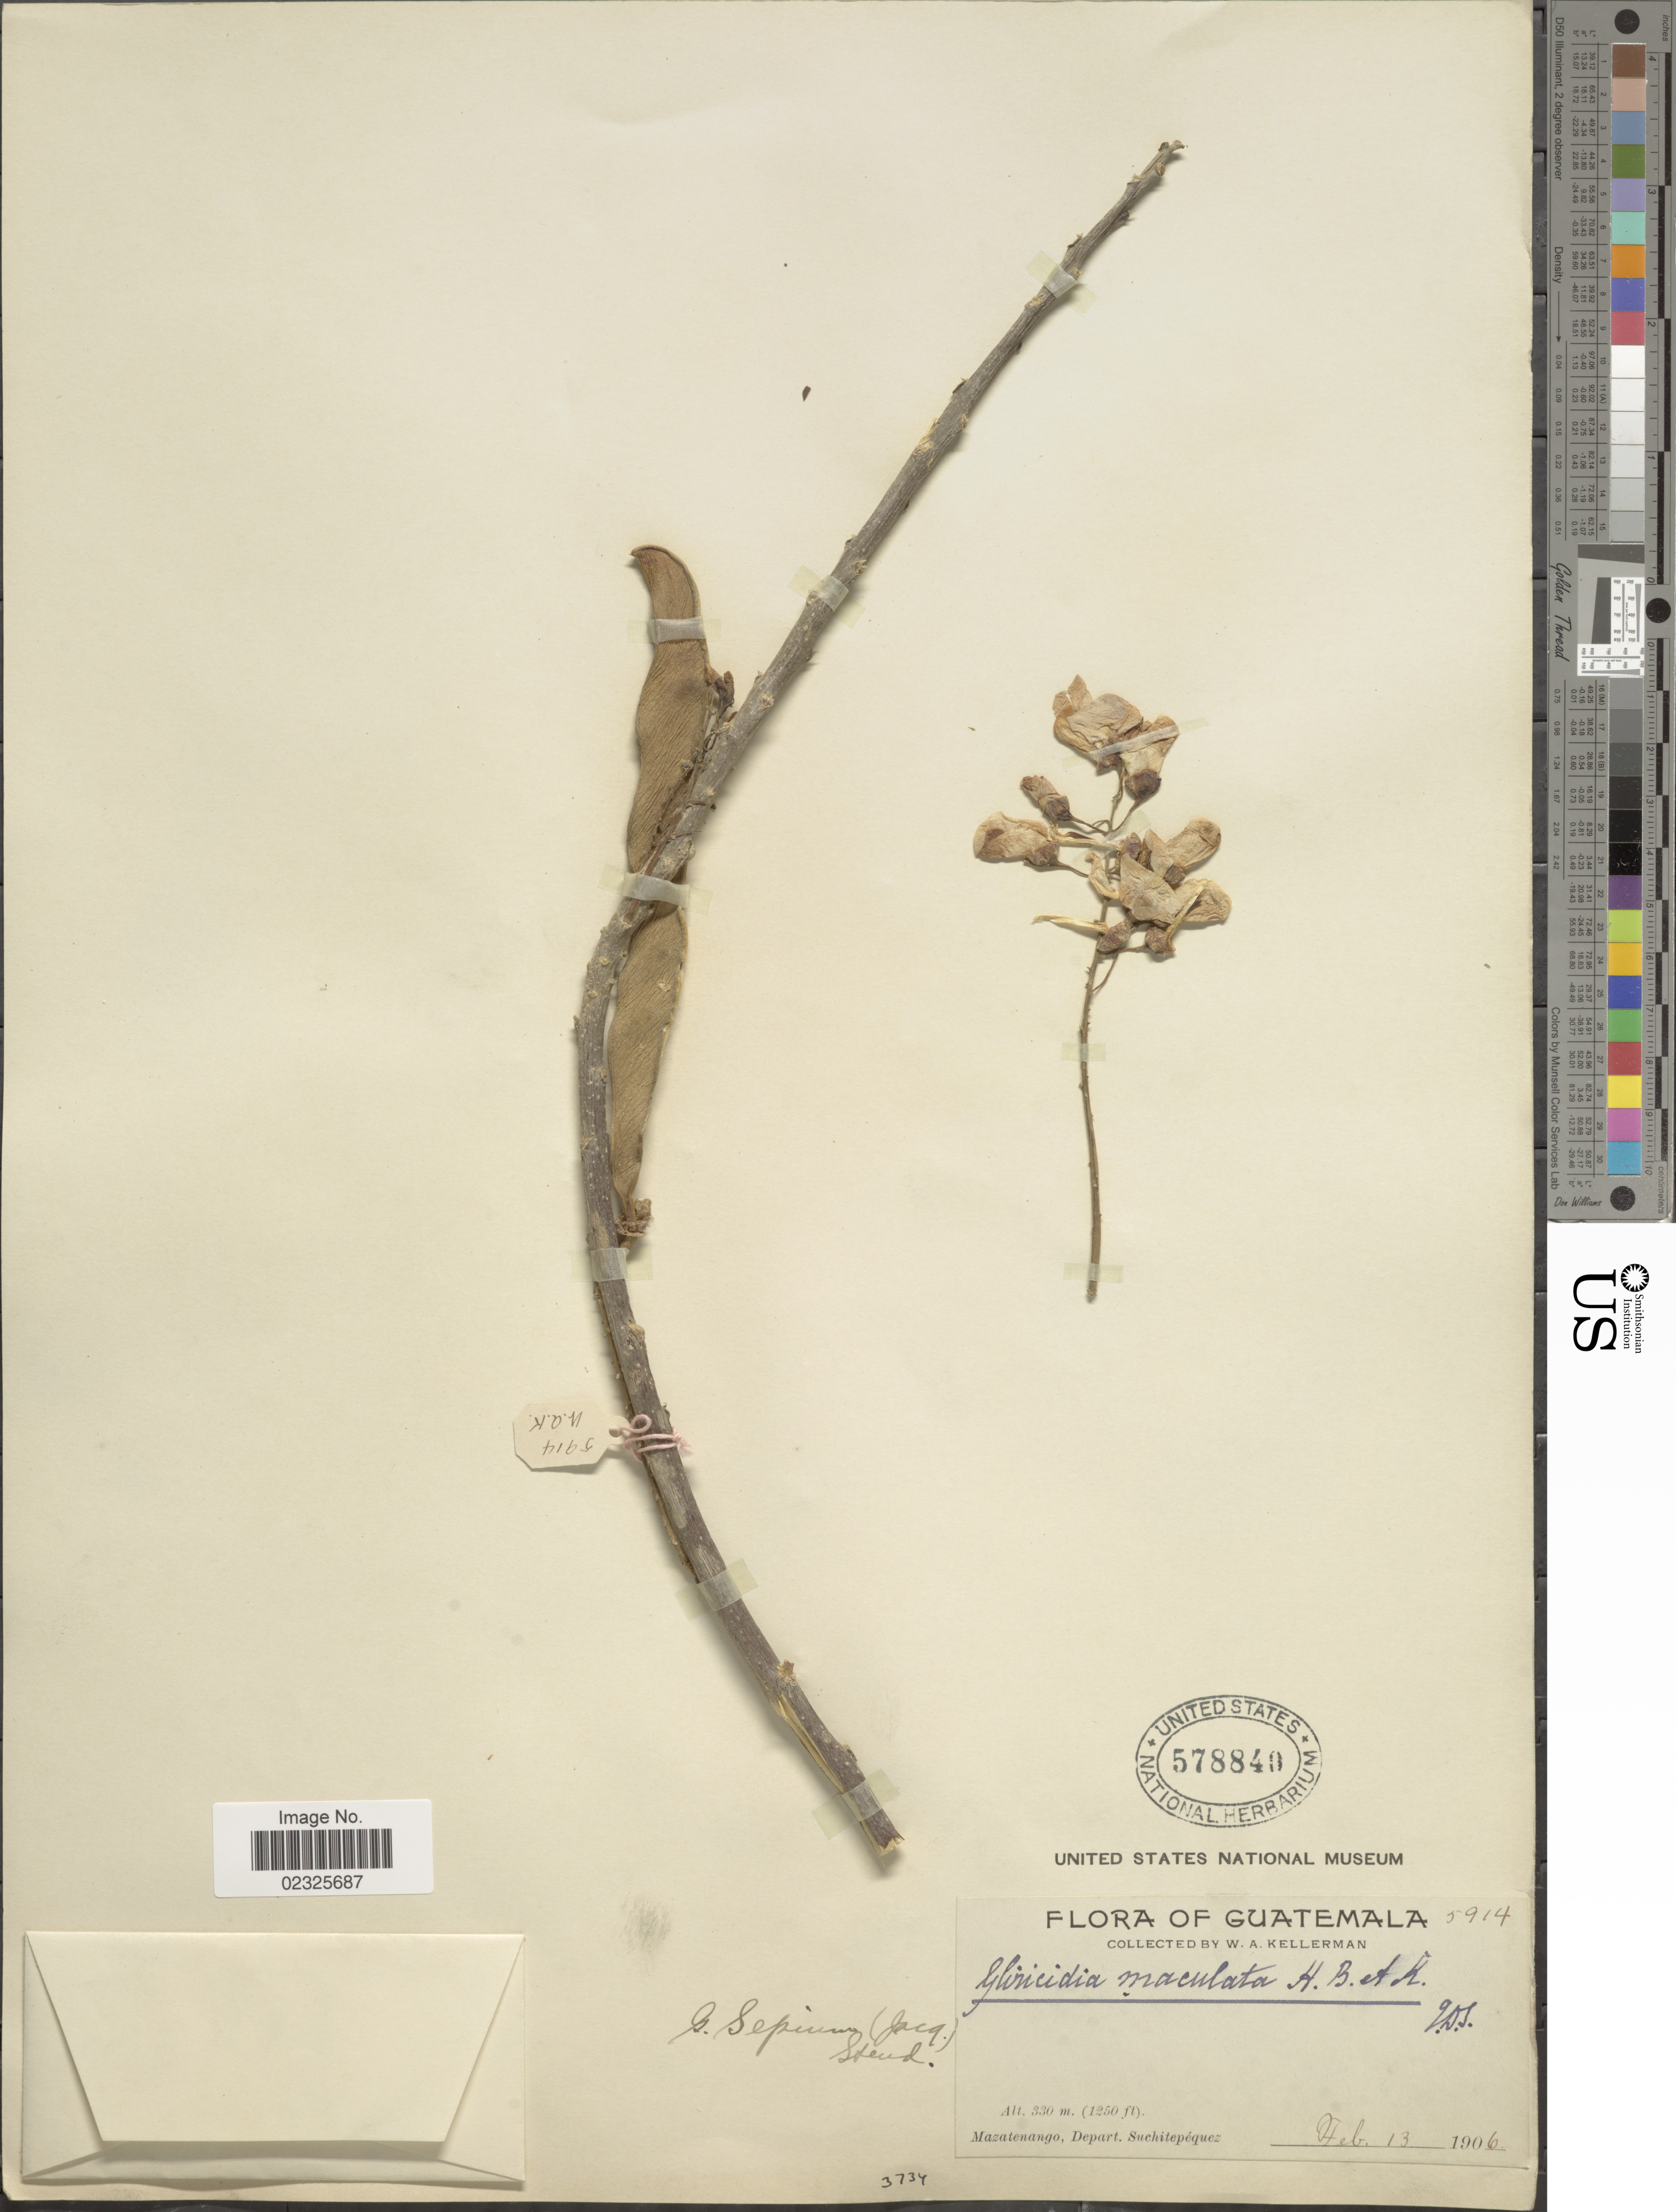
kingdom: Plantae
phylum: Tracheophyta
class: Magnoliopsida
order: Fabales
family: Fabaceae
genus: Gliricidia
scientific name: Gliricidia sepium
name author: (Jacq.) Kunth ex Walp.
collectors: W. Kellerman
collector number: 5914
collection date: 1906-02-13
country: Guatemala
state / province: Suchitepéquez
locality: Mazatenango, Depart. Suchitepequez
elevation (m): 330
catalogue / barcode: US 578840